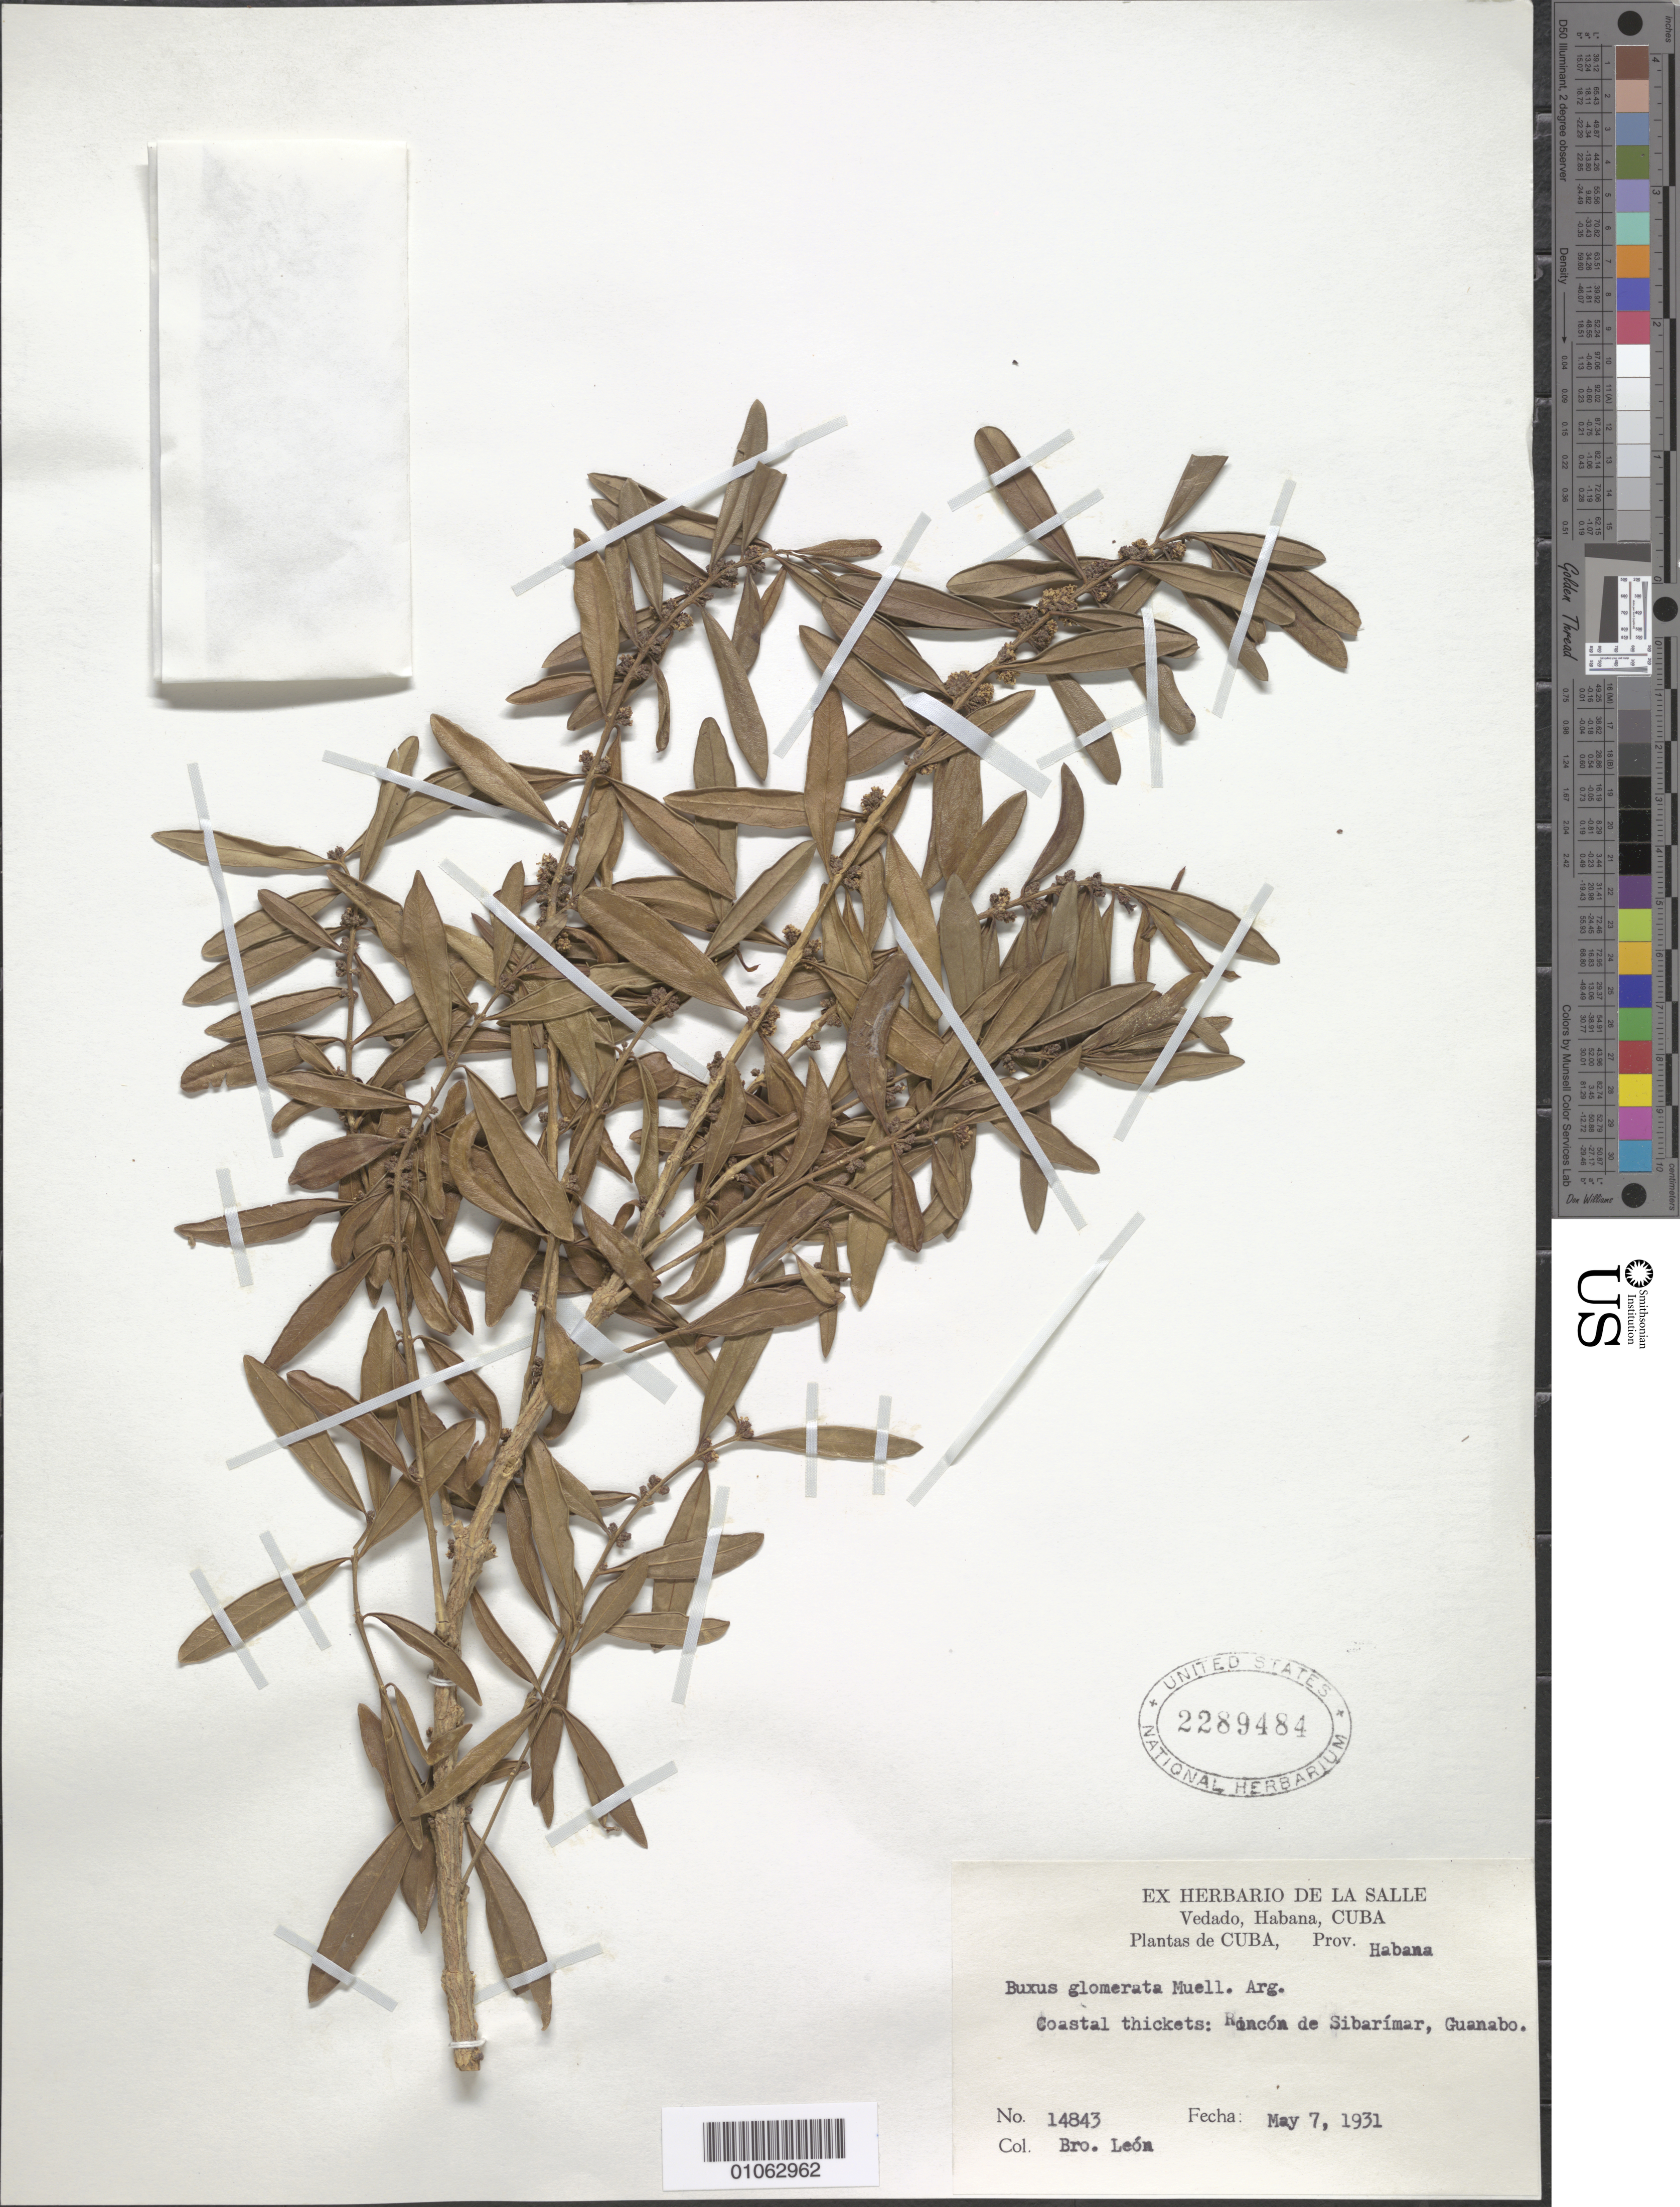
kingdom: Plantae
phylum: Tracheophyta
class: Magnoliopsida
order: Buxales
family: Buxaceae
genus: Buxus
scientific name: Buxus glomerata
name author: (Griseb.) Müll. Arg.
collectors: Bro. León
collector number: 14843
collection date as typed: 07 May 1931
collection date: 1931-05-07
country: Cuba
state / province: La Habana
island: Cuba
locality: Rincon de Sibarimar, Guanabo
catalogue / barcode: US 2289484